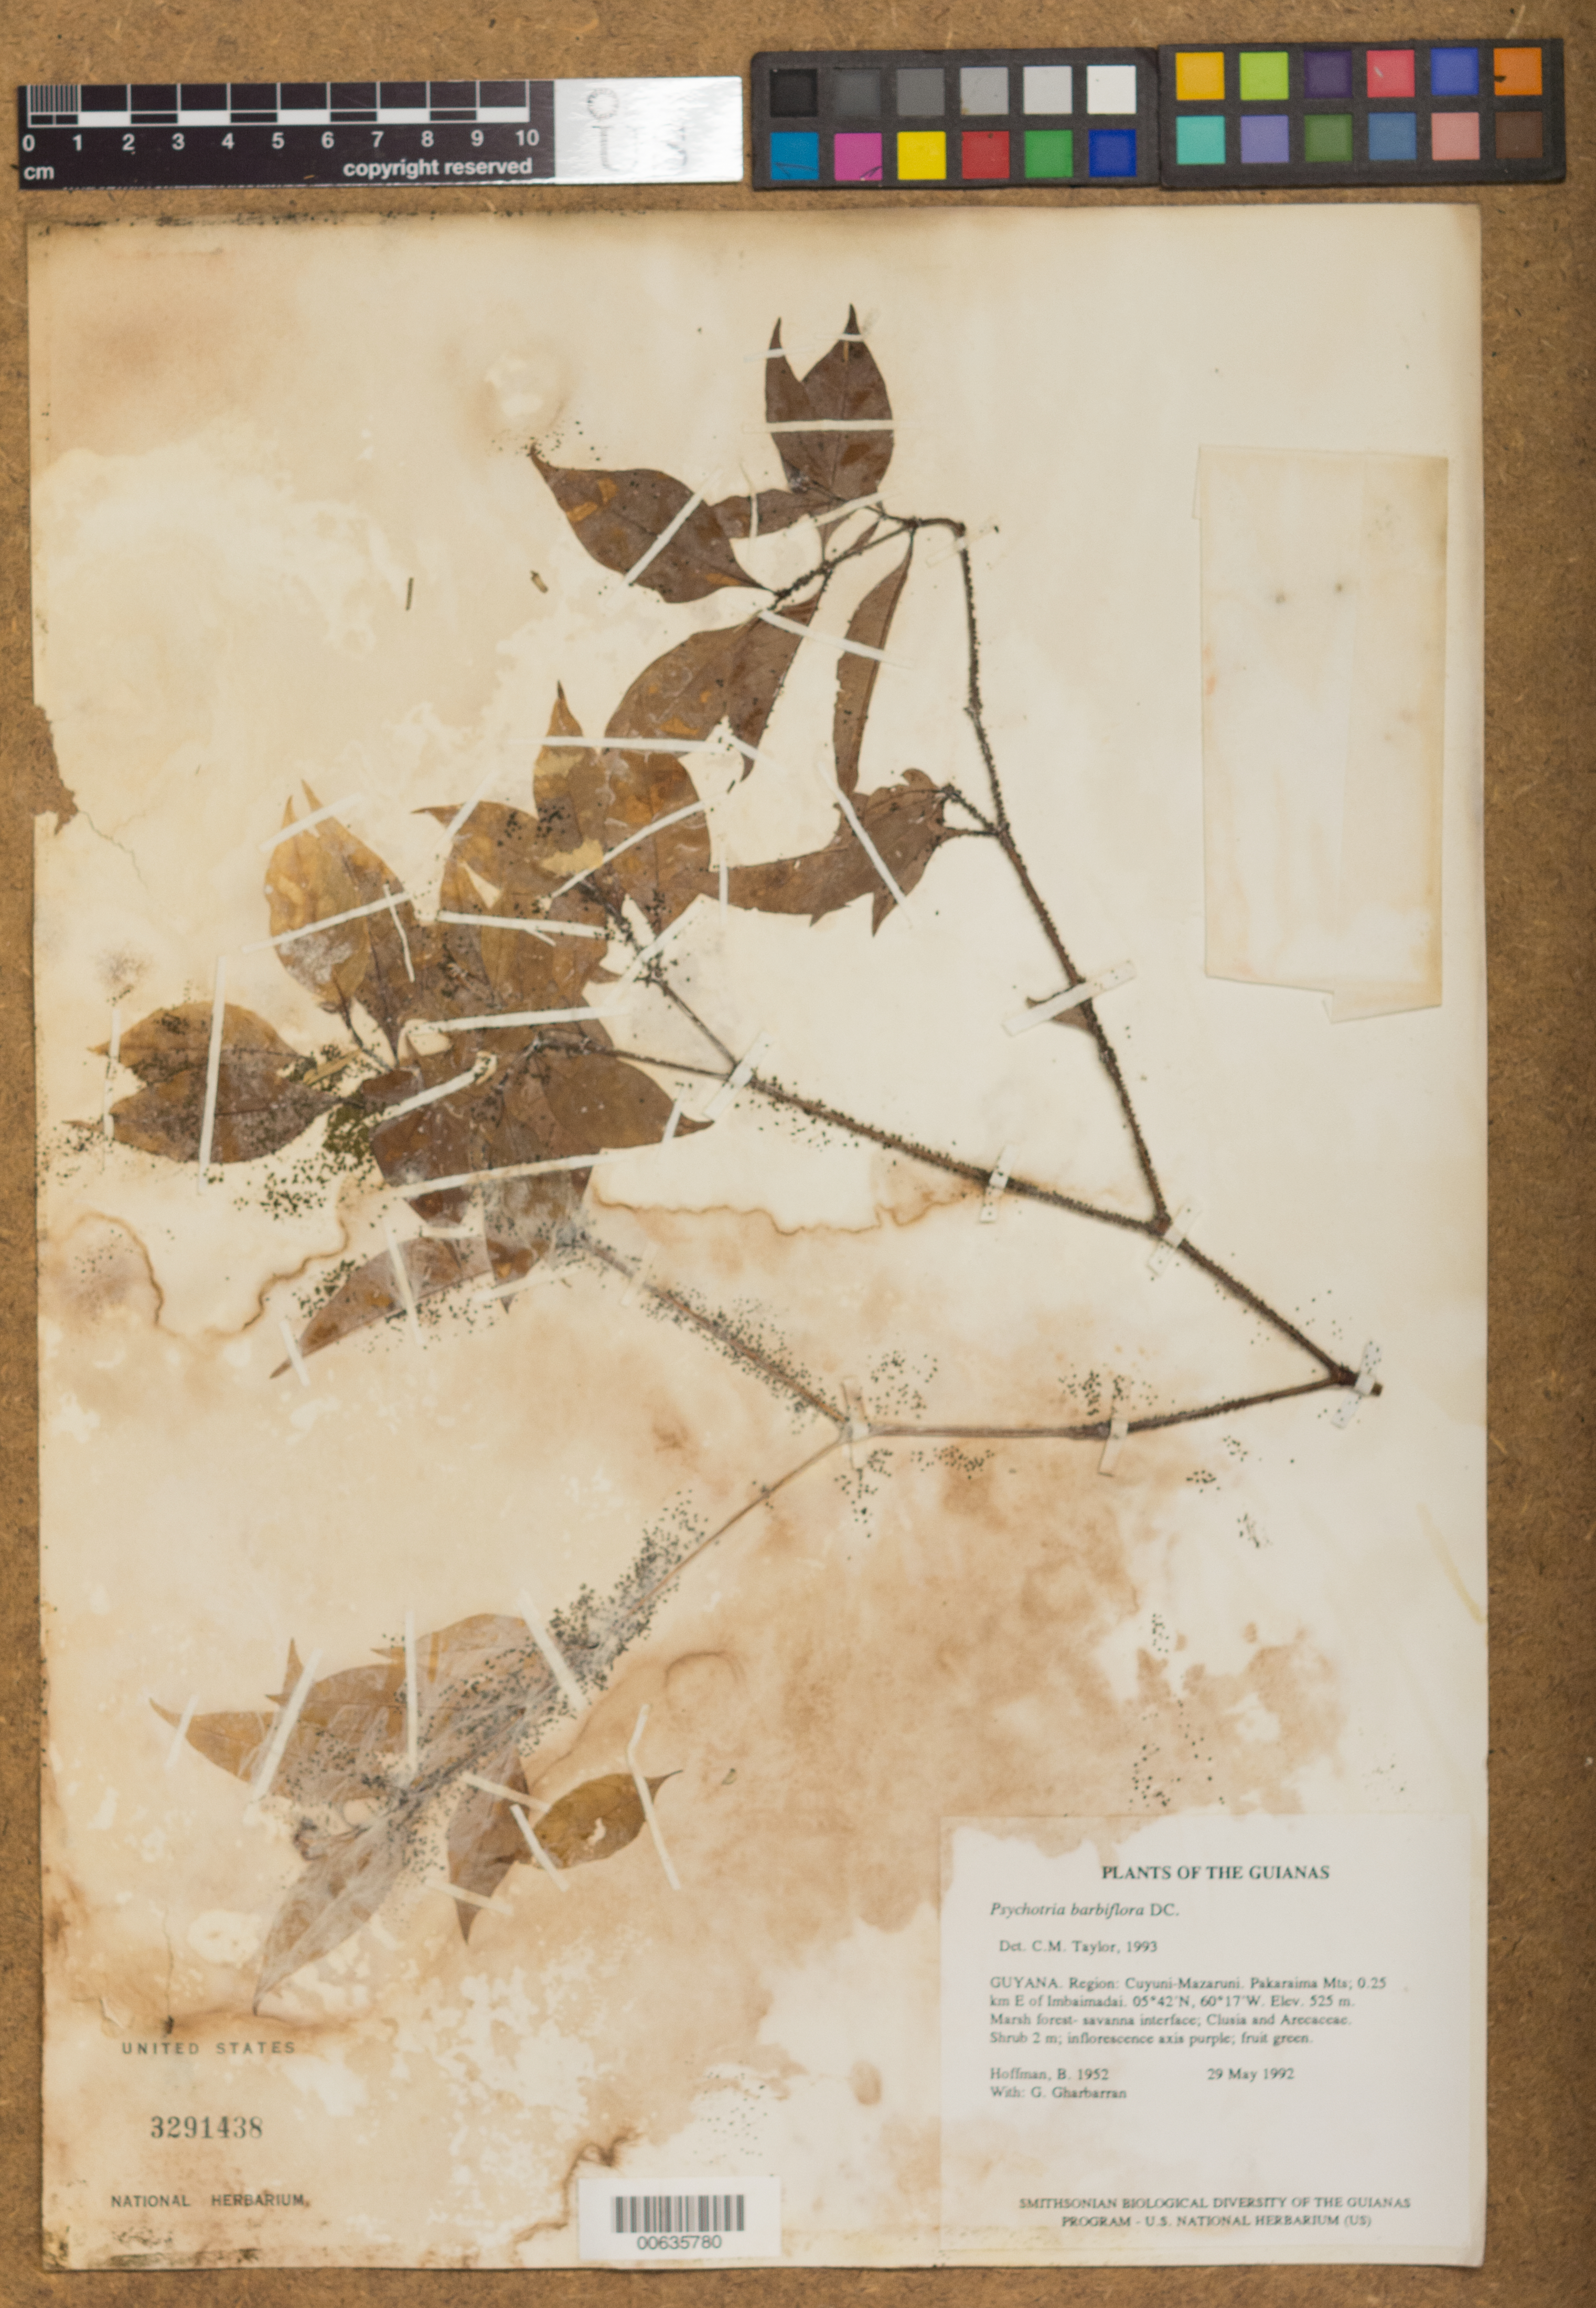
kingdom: Plantae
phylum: Tracheophyta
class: Magnoliopsida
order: Gentianales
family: Rubiaceae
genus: Psychotria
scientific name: Psychotria barbiflora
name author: DC.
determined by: Taylor, Charlotte M.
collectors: B. Hoffman & G. Gharbarran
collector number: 1952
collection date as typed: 29 May 1992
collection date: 1992-05-29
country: Guyana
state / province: Cuyuni-Mazaruni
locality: Pakaraima Mts; 0.25 km E of Imbaimadai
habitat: Marsh forest- savanna interface; Clusia and Arecaceae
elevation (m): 525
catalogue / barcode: US 3291438